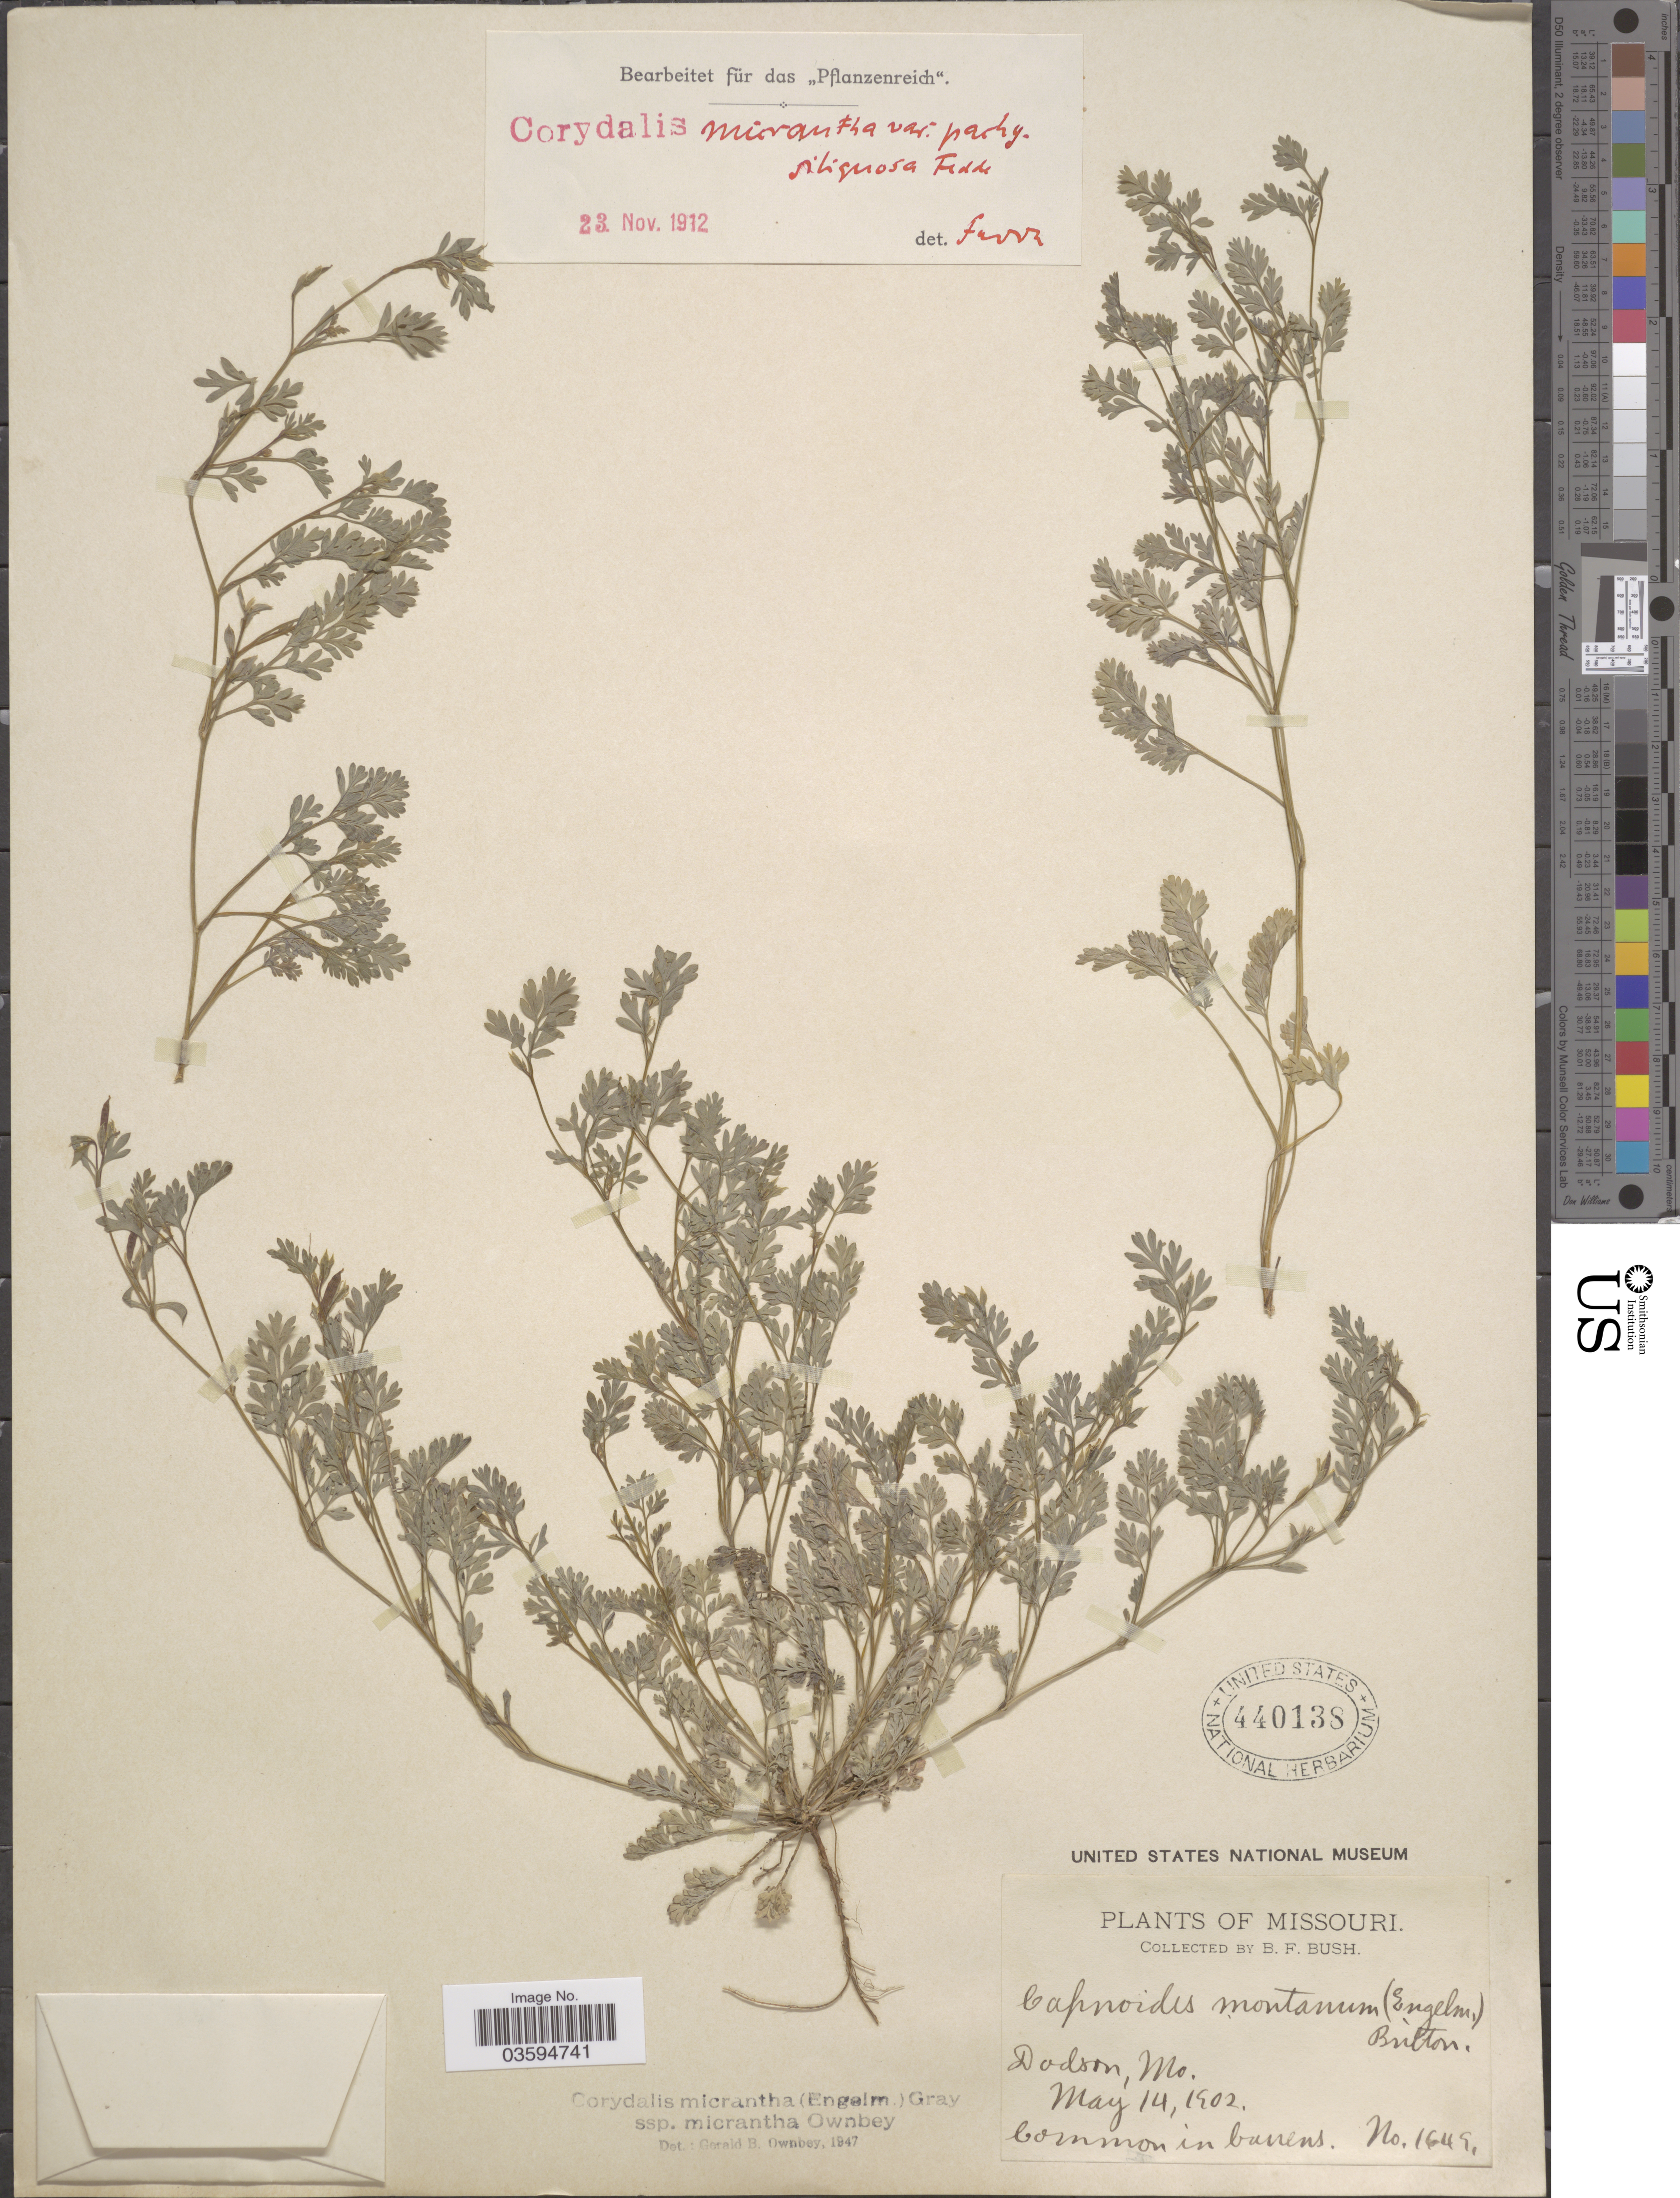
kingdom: Plantae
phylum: Tracheophyta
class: Magnoliopsida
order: Ranunculales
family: Papaveraceae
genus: Corydalis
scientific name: Corydalis micrantha subsp. micrantha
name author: (Engelm. & A. Gray) A. Gray & J.M. Coult.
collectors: B. F. Bush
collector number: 1649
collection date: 1902-05-14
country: United States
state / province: Missouri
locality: Dodson.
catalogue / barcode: US 440138